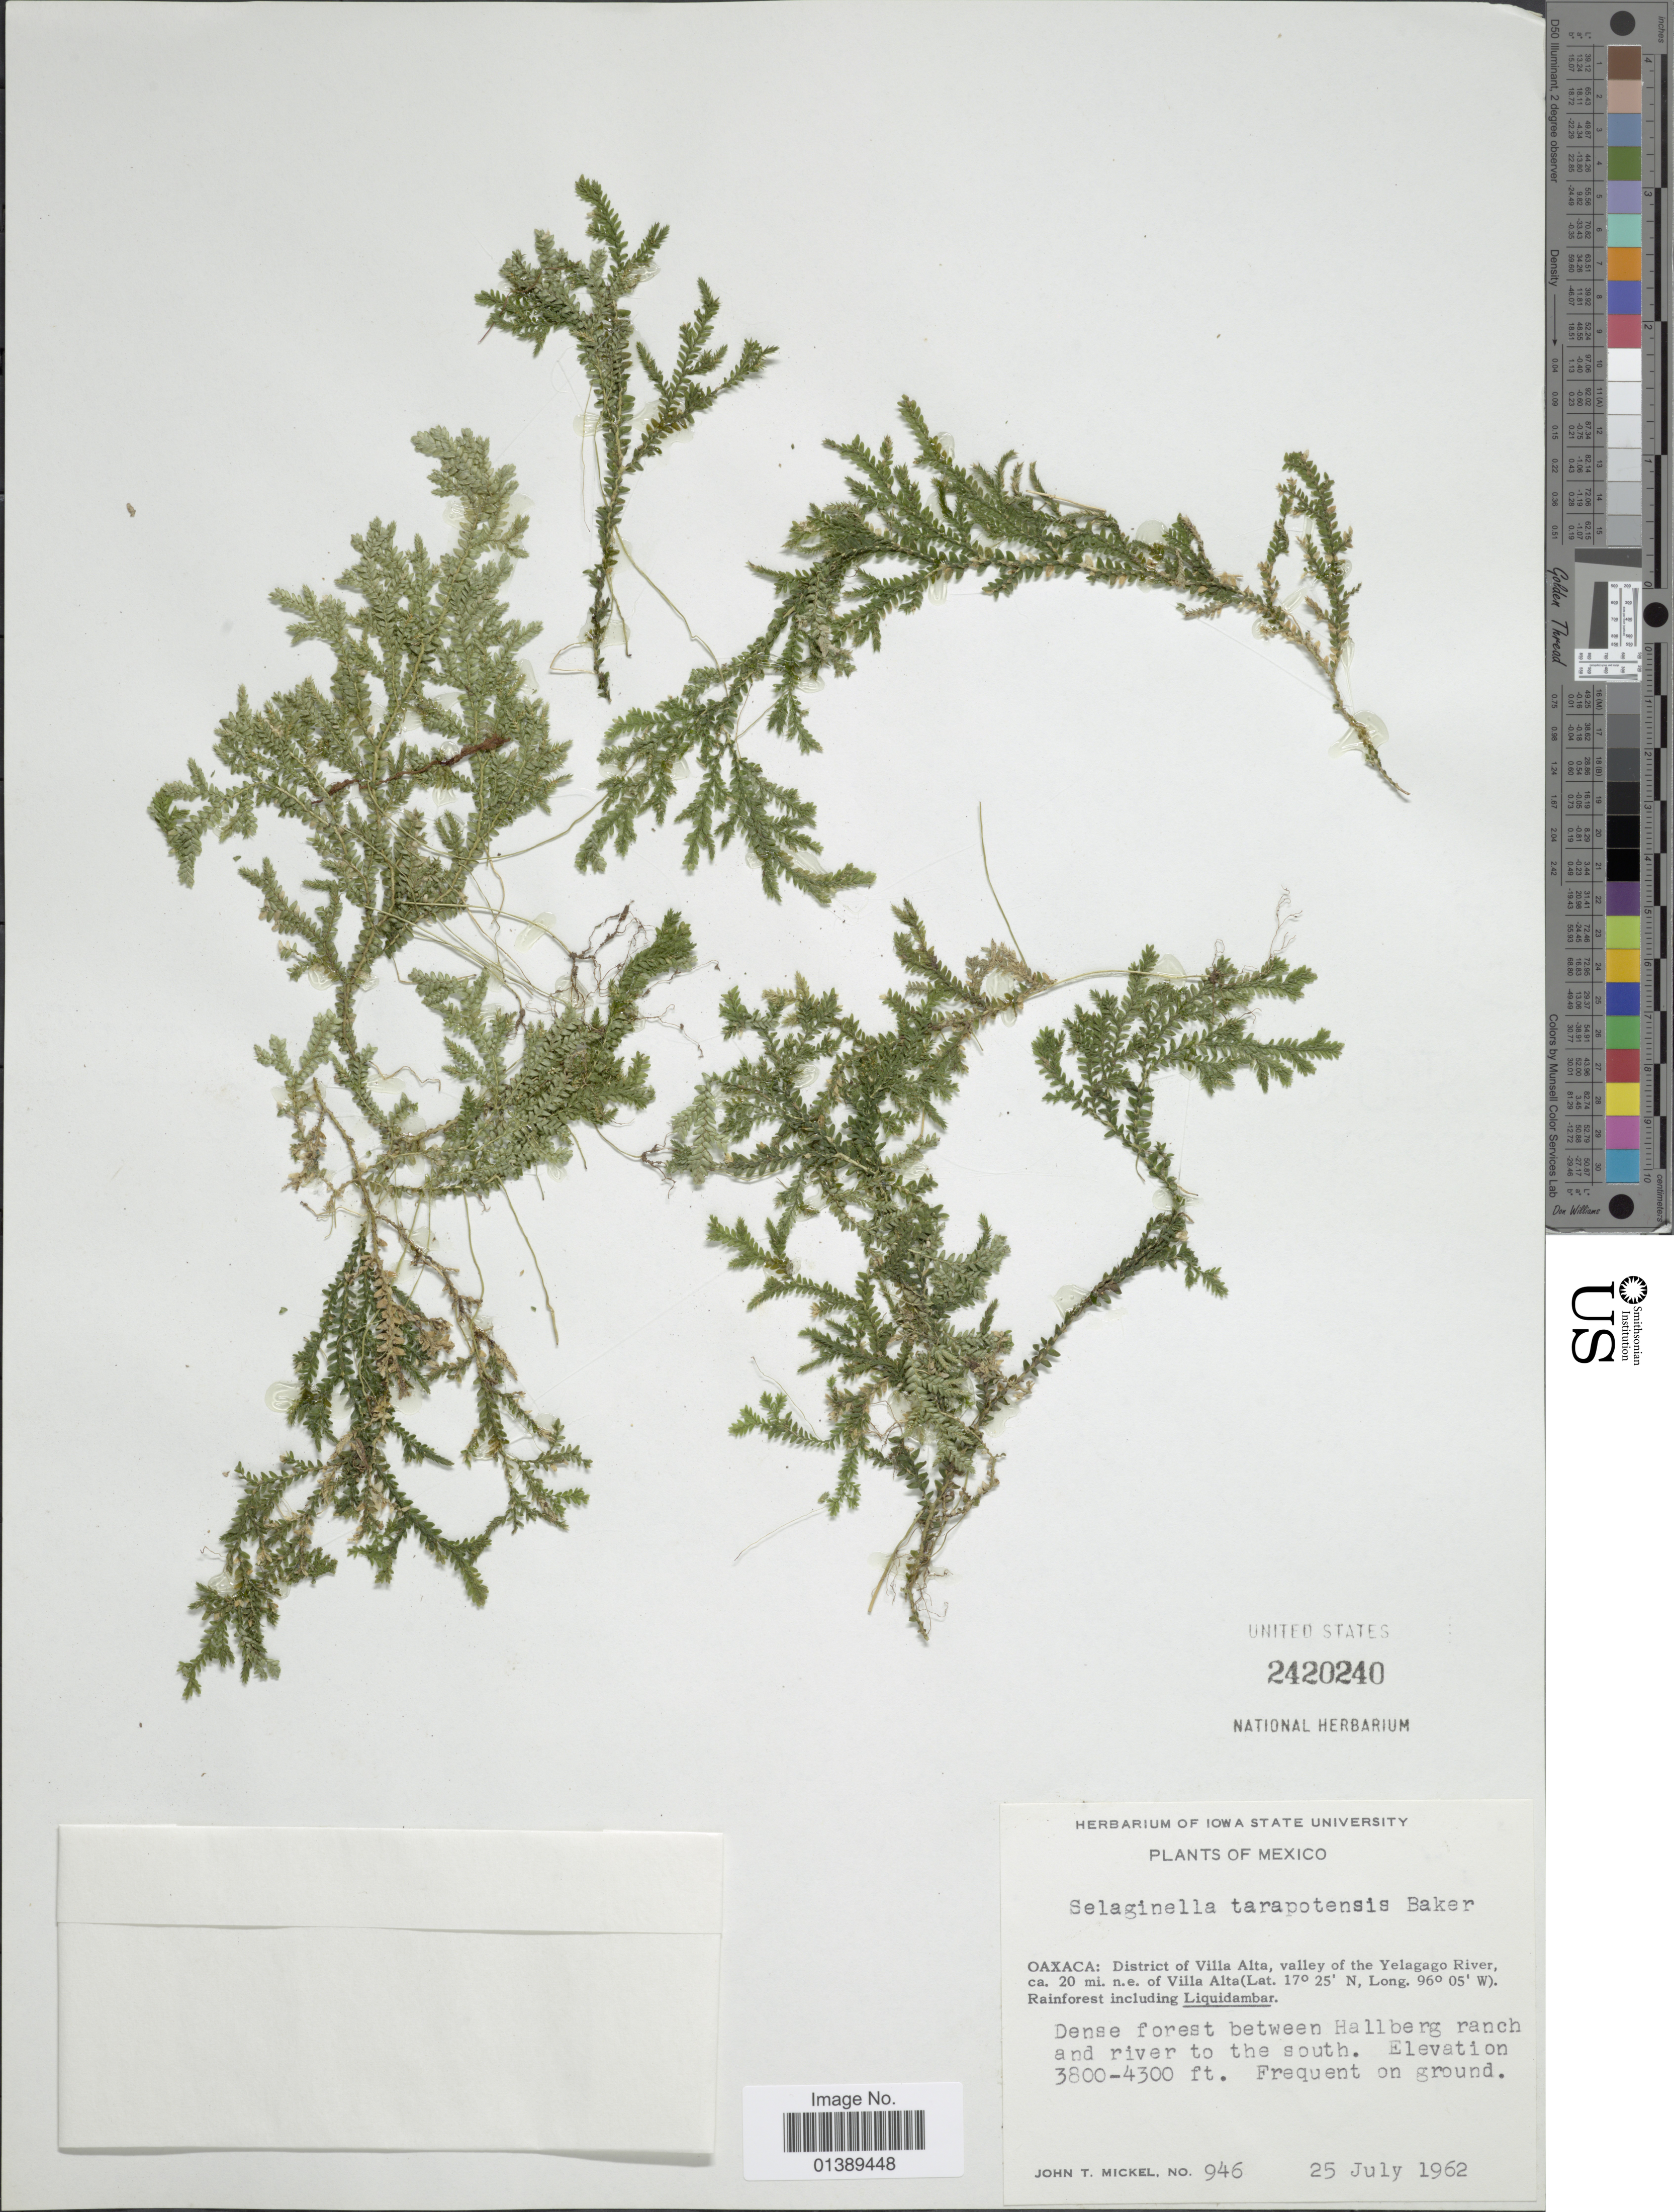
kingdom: Plantae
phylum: Tracheophyta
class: Lycopodiopsida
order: Selaginellales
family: Selaginellaceae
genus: Selaginella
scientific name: Selaginella tarapotensis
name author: Baker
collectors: J. T. Mickel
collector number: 946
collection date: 1962-07-25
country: Mexico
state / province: Oaxaca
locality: District of Villa Alta, valley of the yelagago River, ca 20 mi n.e. Villa Alta, Dense forest between hallberg ranch and river to the south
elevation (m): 1158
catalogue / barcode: US 2420240